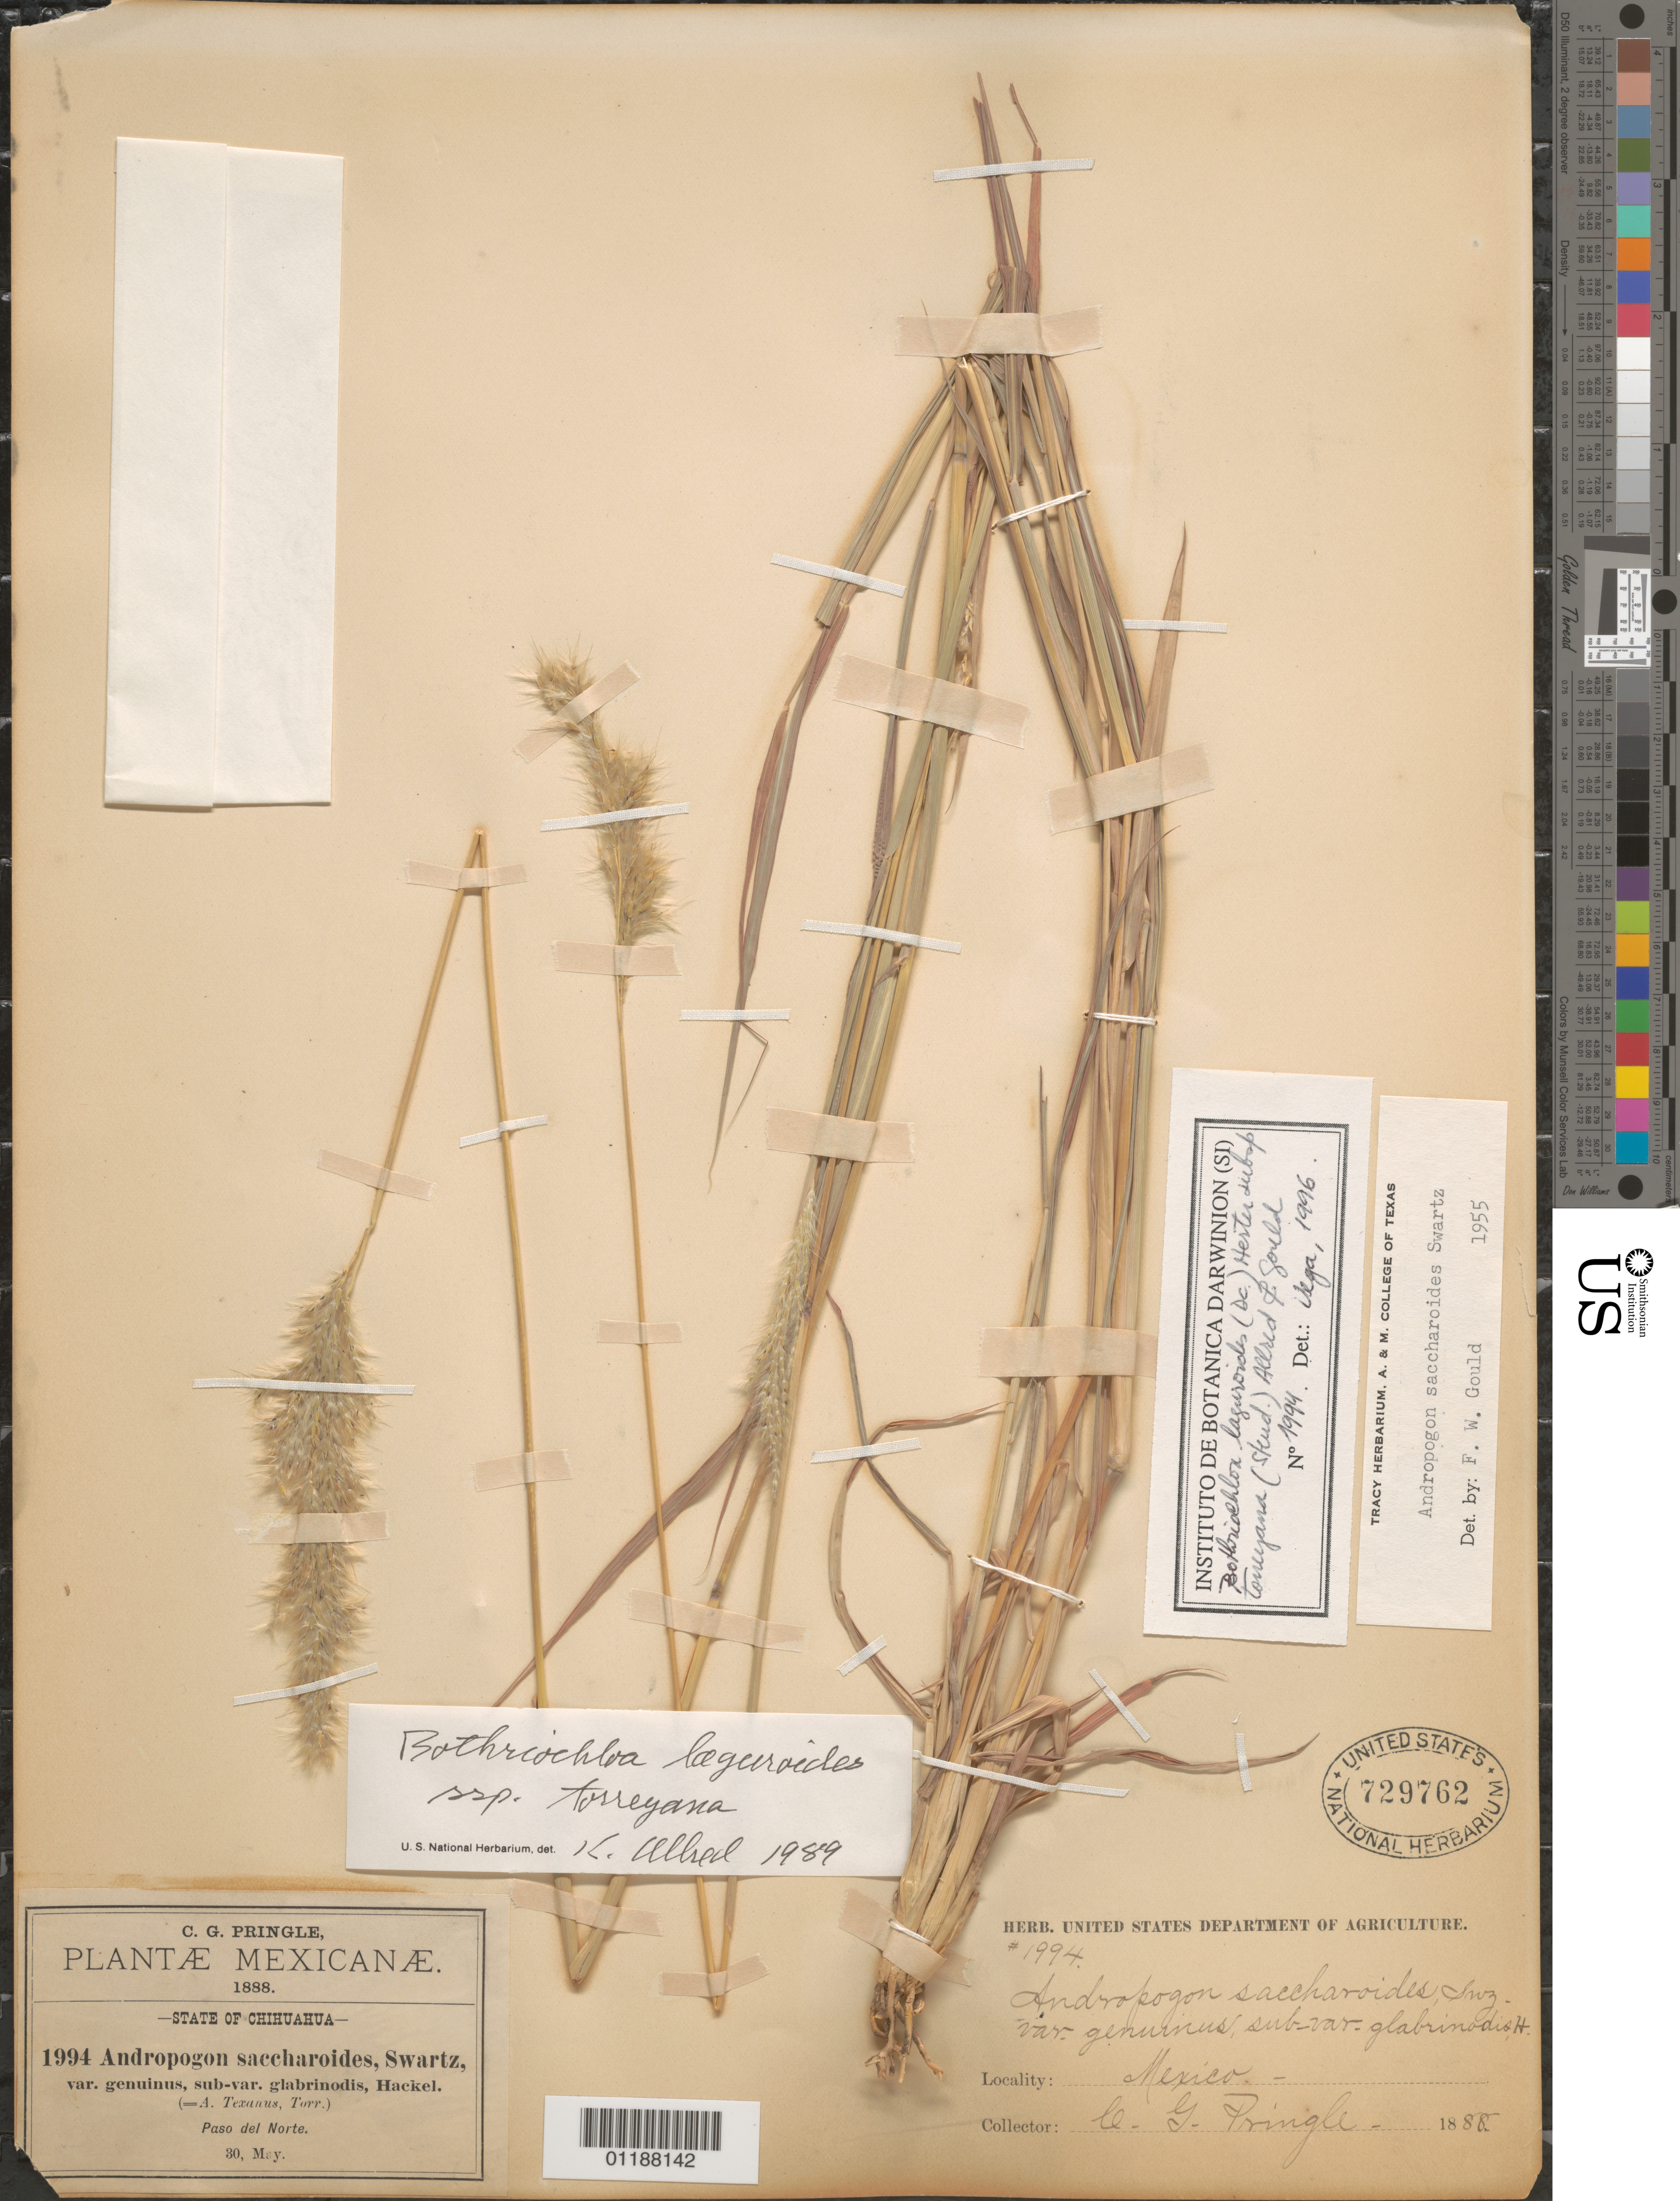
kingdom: Plantae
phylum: Tracheophyta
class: Liliopsida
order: Poales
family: Poaceae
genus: Bothriochloa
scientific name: Bothriochloa laguroides subsp. torreyana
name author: (Steud.) Allred & Gould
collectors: C. G. Pringle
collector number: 1994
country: Mexico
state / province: Chihuahua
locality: Paso del Norte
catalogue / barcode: US 729762